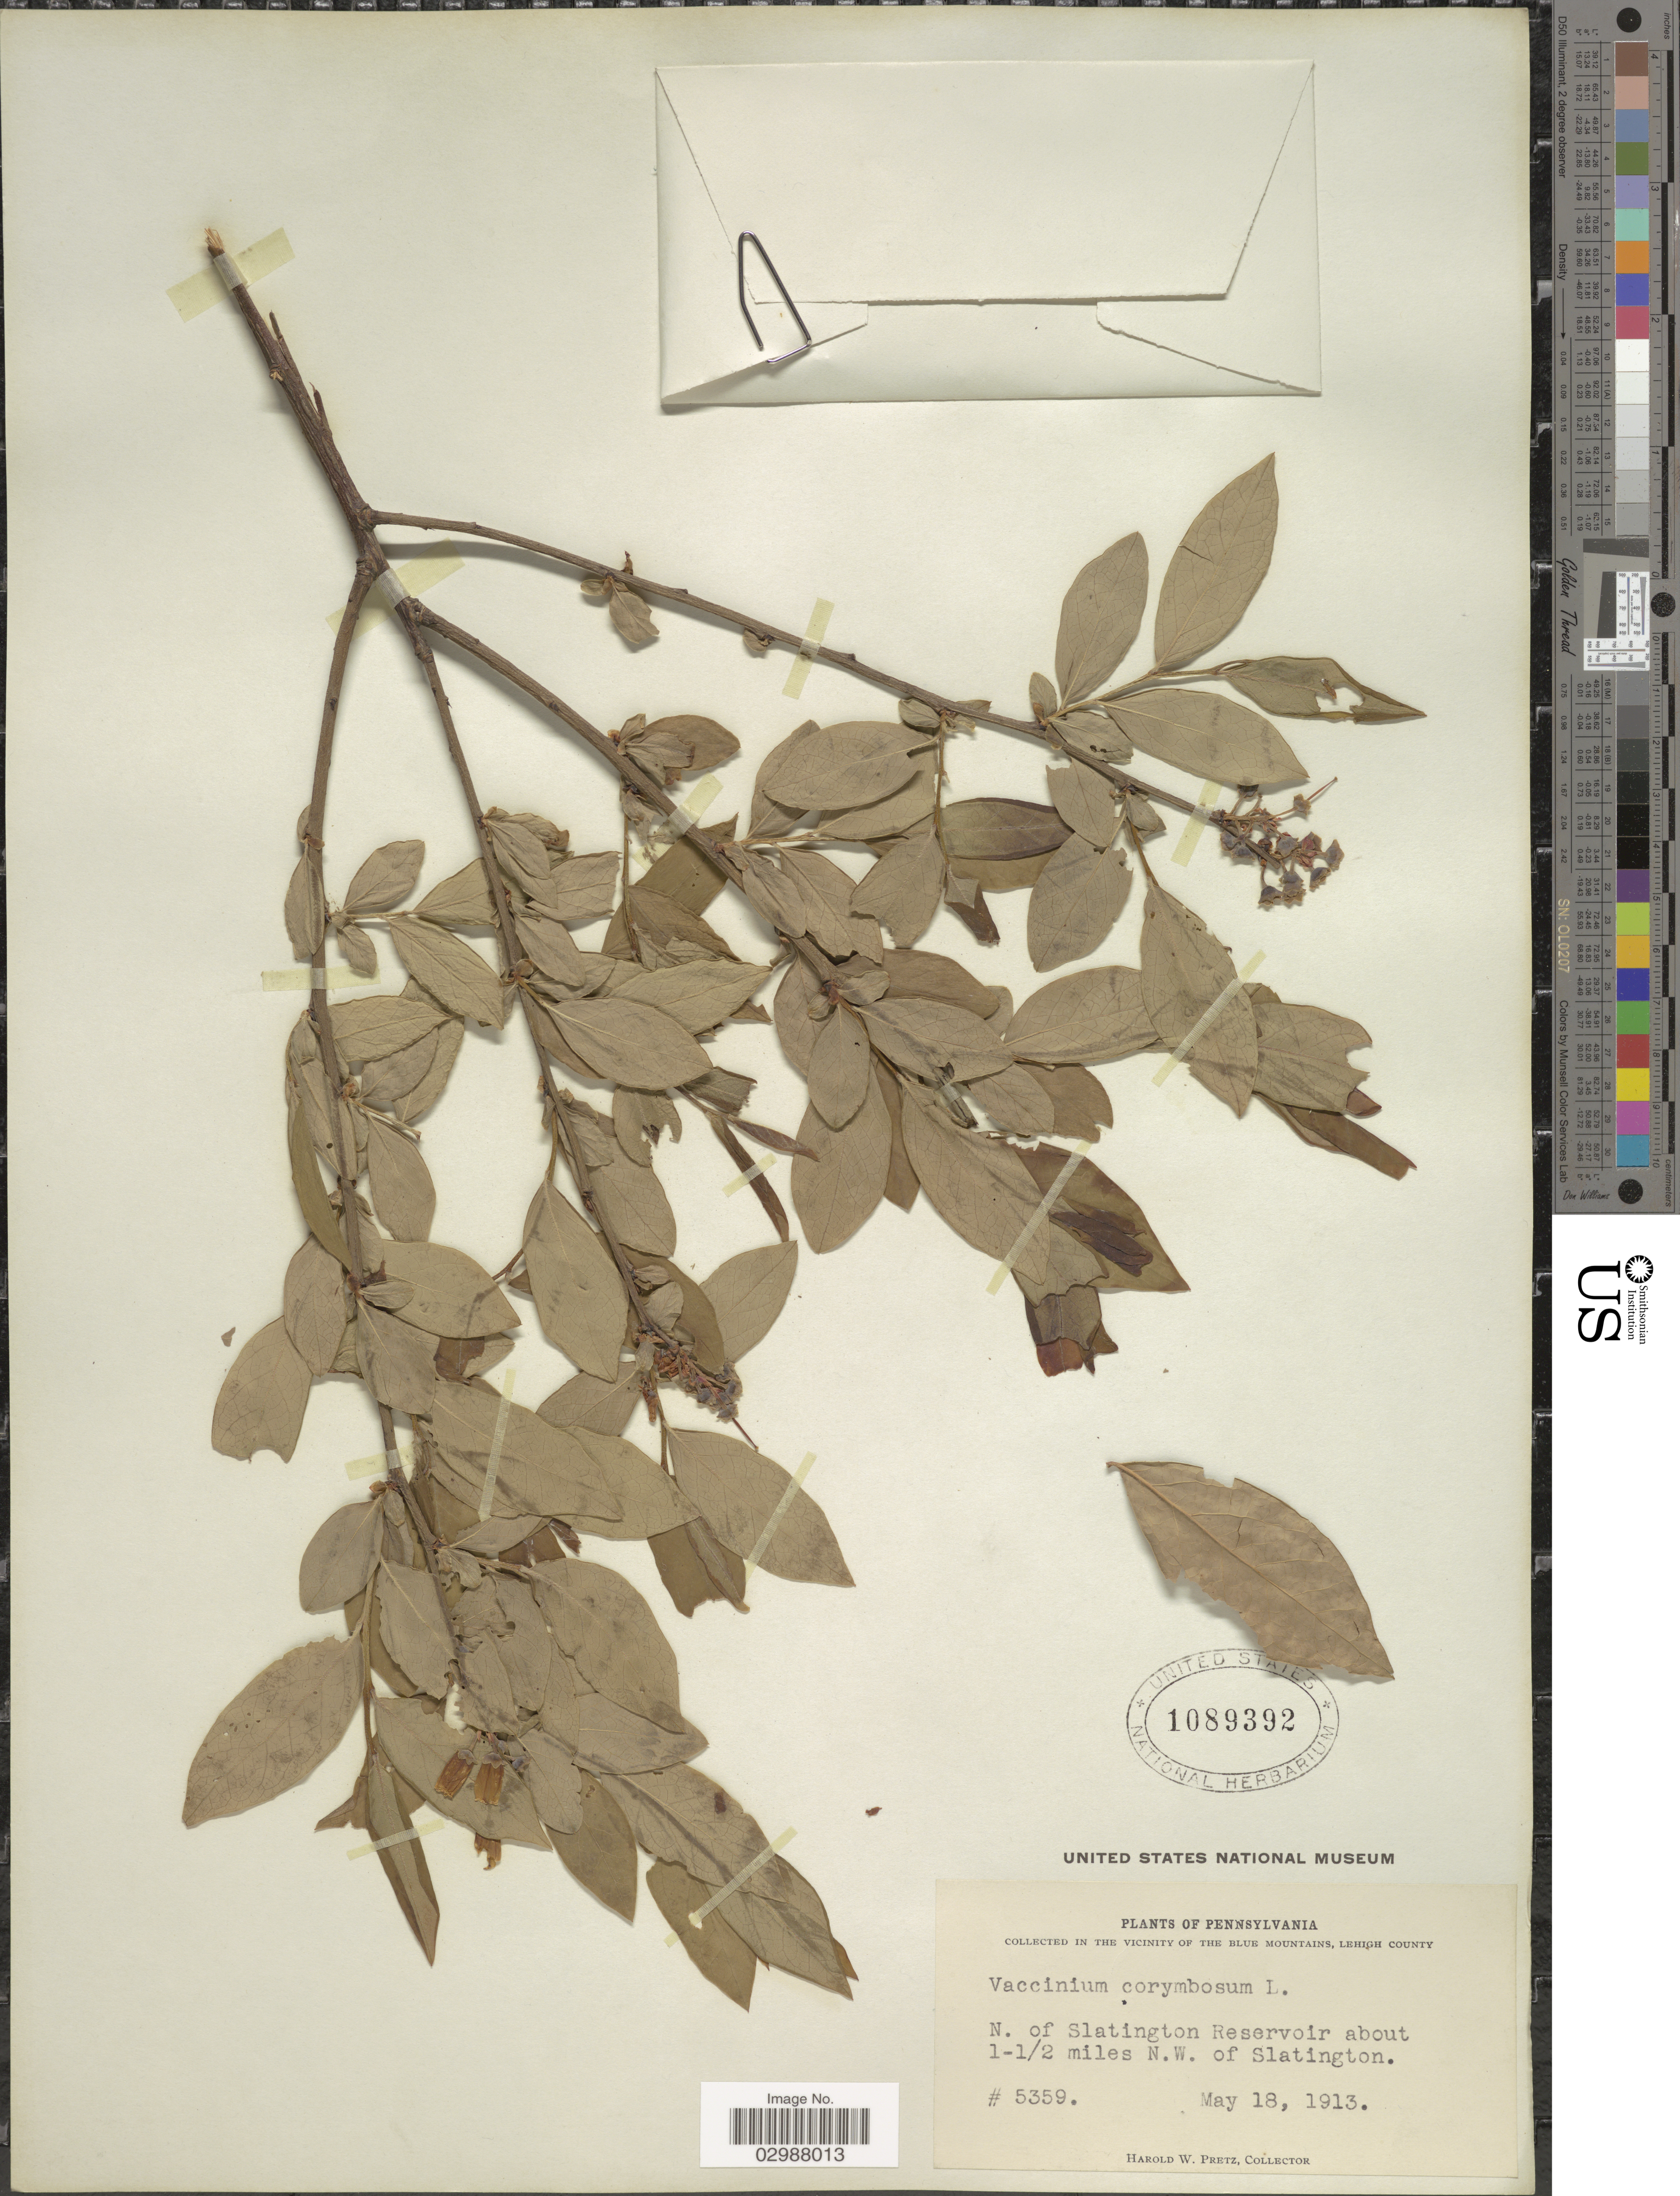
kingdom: Plantae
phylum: Tracheophyta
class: Magnoliopsida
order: Ericales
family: Ericaceae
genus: Vaccinium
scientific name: Vaccinium corymbosum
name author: L.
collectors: H. W. Pretz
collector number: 5359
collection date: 1913-05-18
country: United States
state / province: Pennsylvania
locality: In the Vicinity of the Blue Mountains, Lehigh County. N. of Slatington Reservoir about 1-1/2 miles N.W. of Slatington.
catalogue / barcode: US 1089392